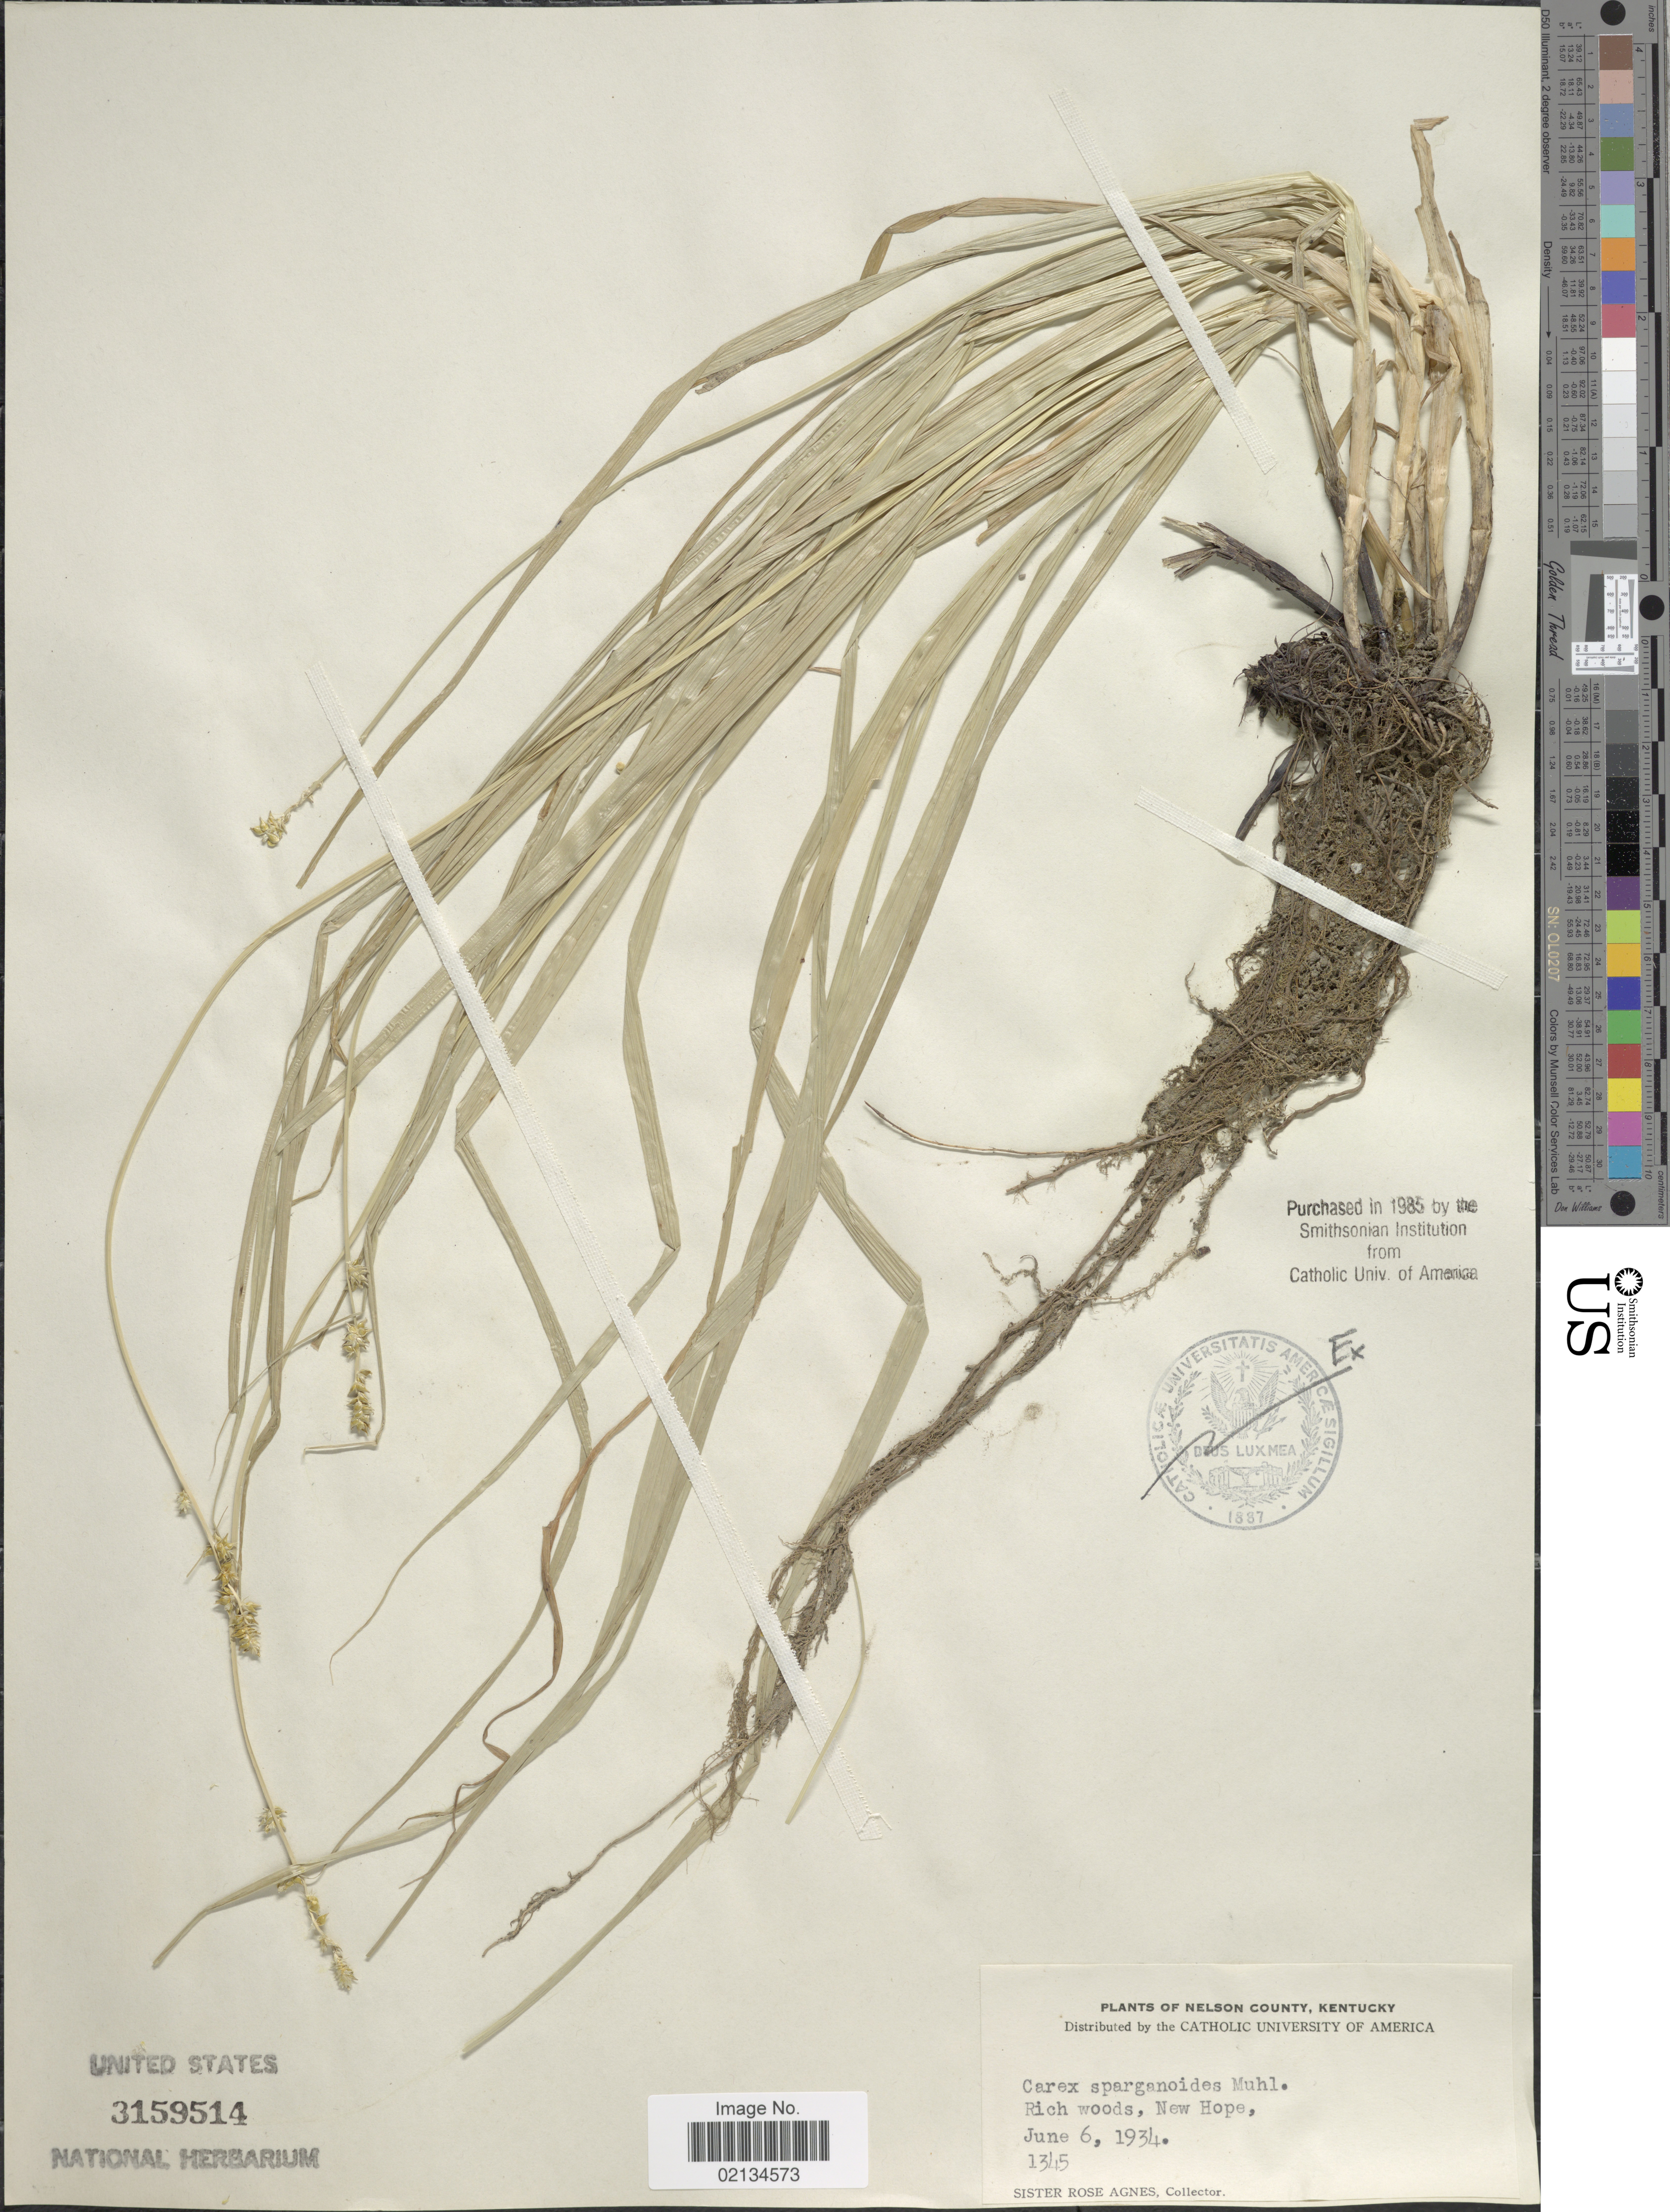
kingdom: Plantae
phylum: Tracheophyta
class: Liliopsida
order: Poales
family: Cyperaceae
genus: Carex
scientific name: Carex sparganioides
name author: Muhl. ex Willd.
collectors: Sister Rose Agnes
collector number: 1345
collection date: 1934-06-06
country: United States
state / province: Kentucky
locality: Nelson County, New Hope.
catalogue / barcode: US 3159514